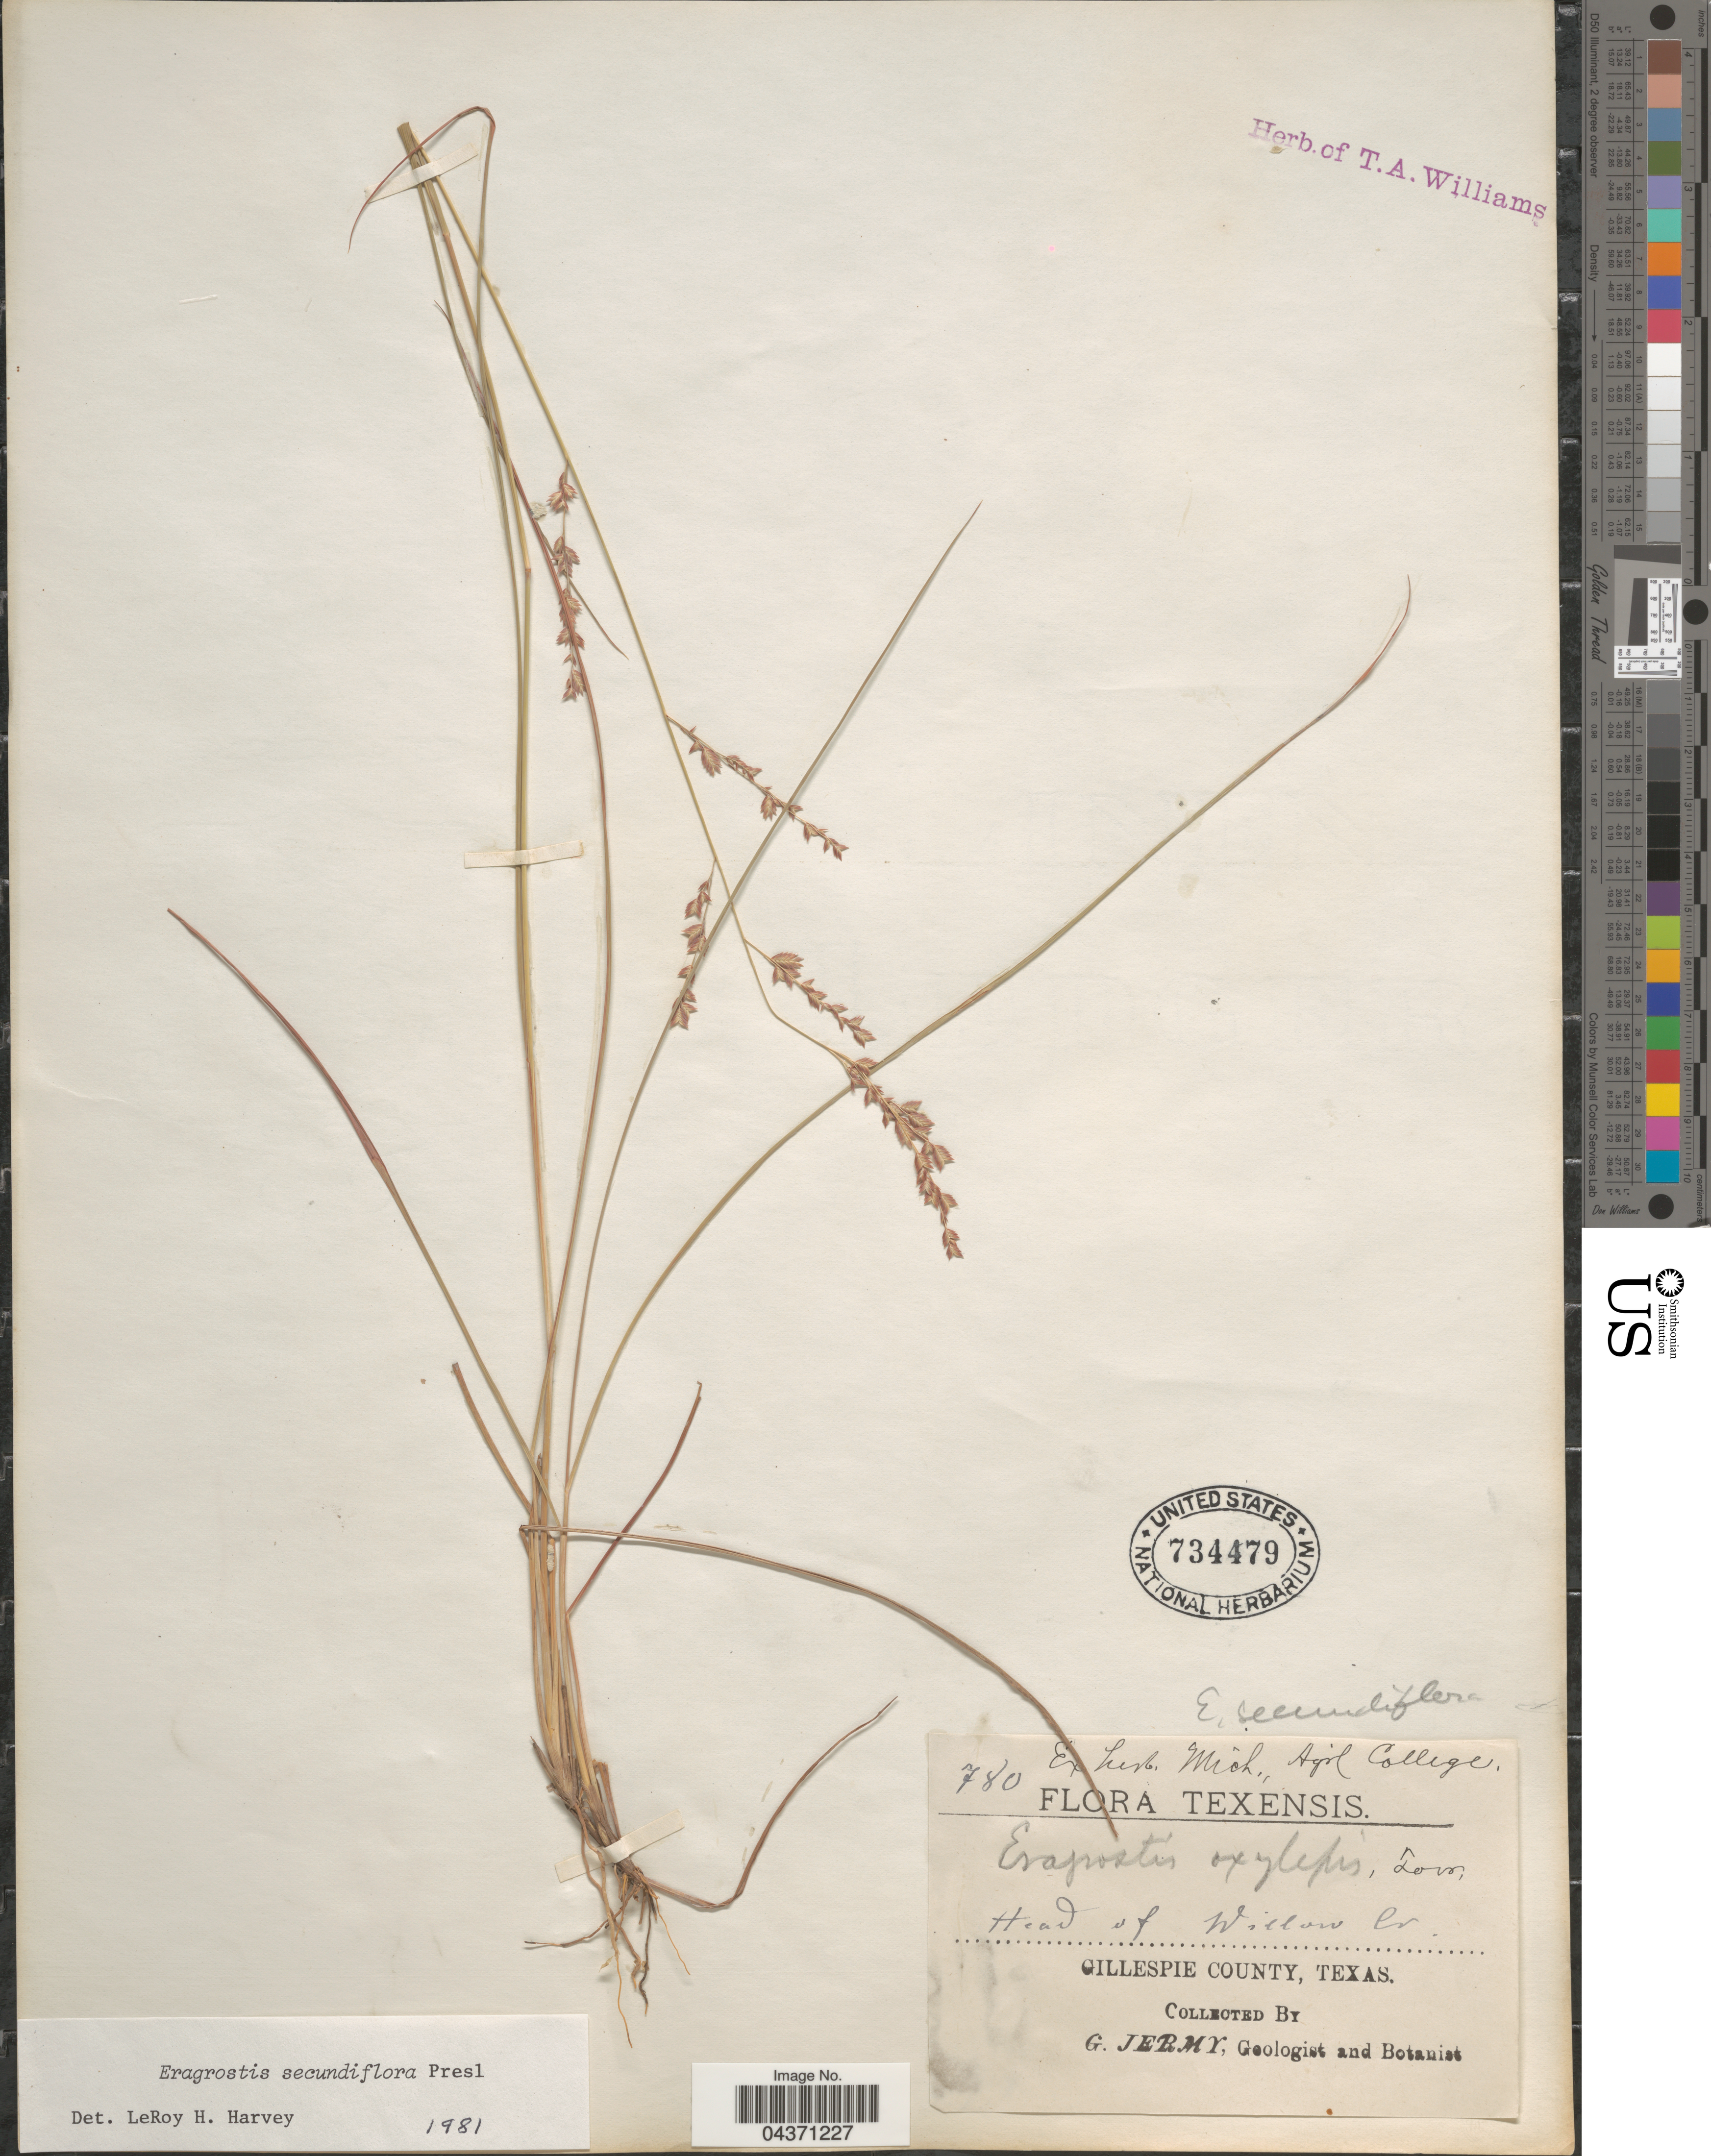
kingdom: Plantae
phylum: Tracheophyta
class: Liliopsida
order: Poales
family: Poaceae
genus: Eragrostis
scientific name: Eragrostis secundiflora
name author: J. Presl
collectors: G. Jermy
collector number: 780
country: United States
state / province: Texas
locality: Texensis. Head of Willow Cr. Gillespie County.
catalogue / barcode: US 734479